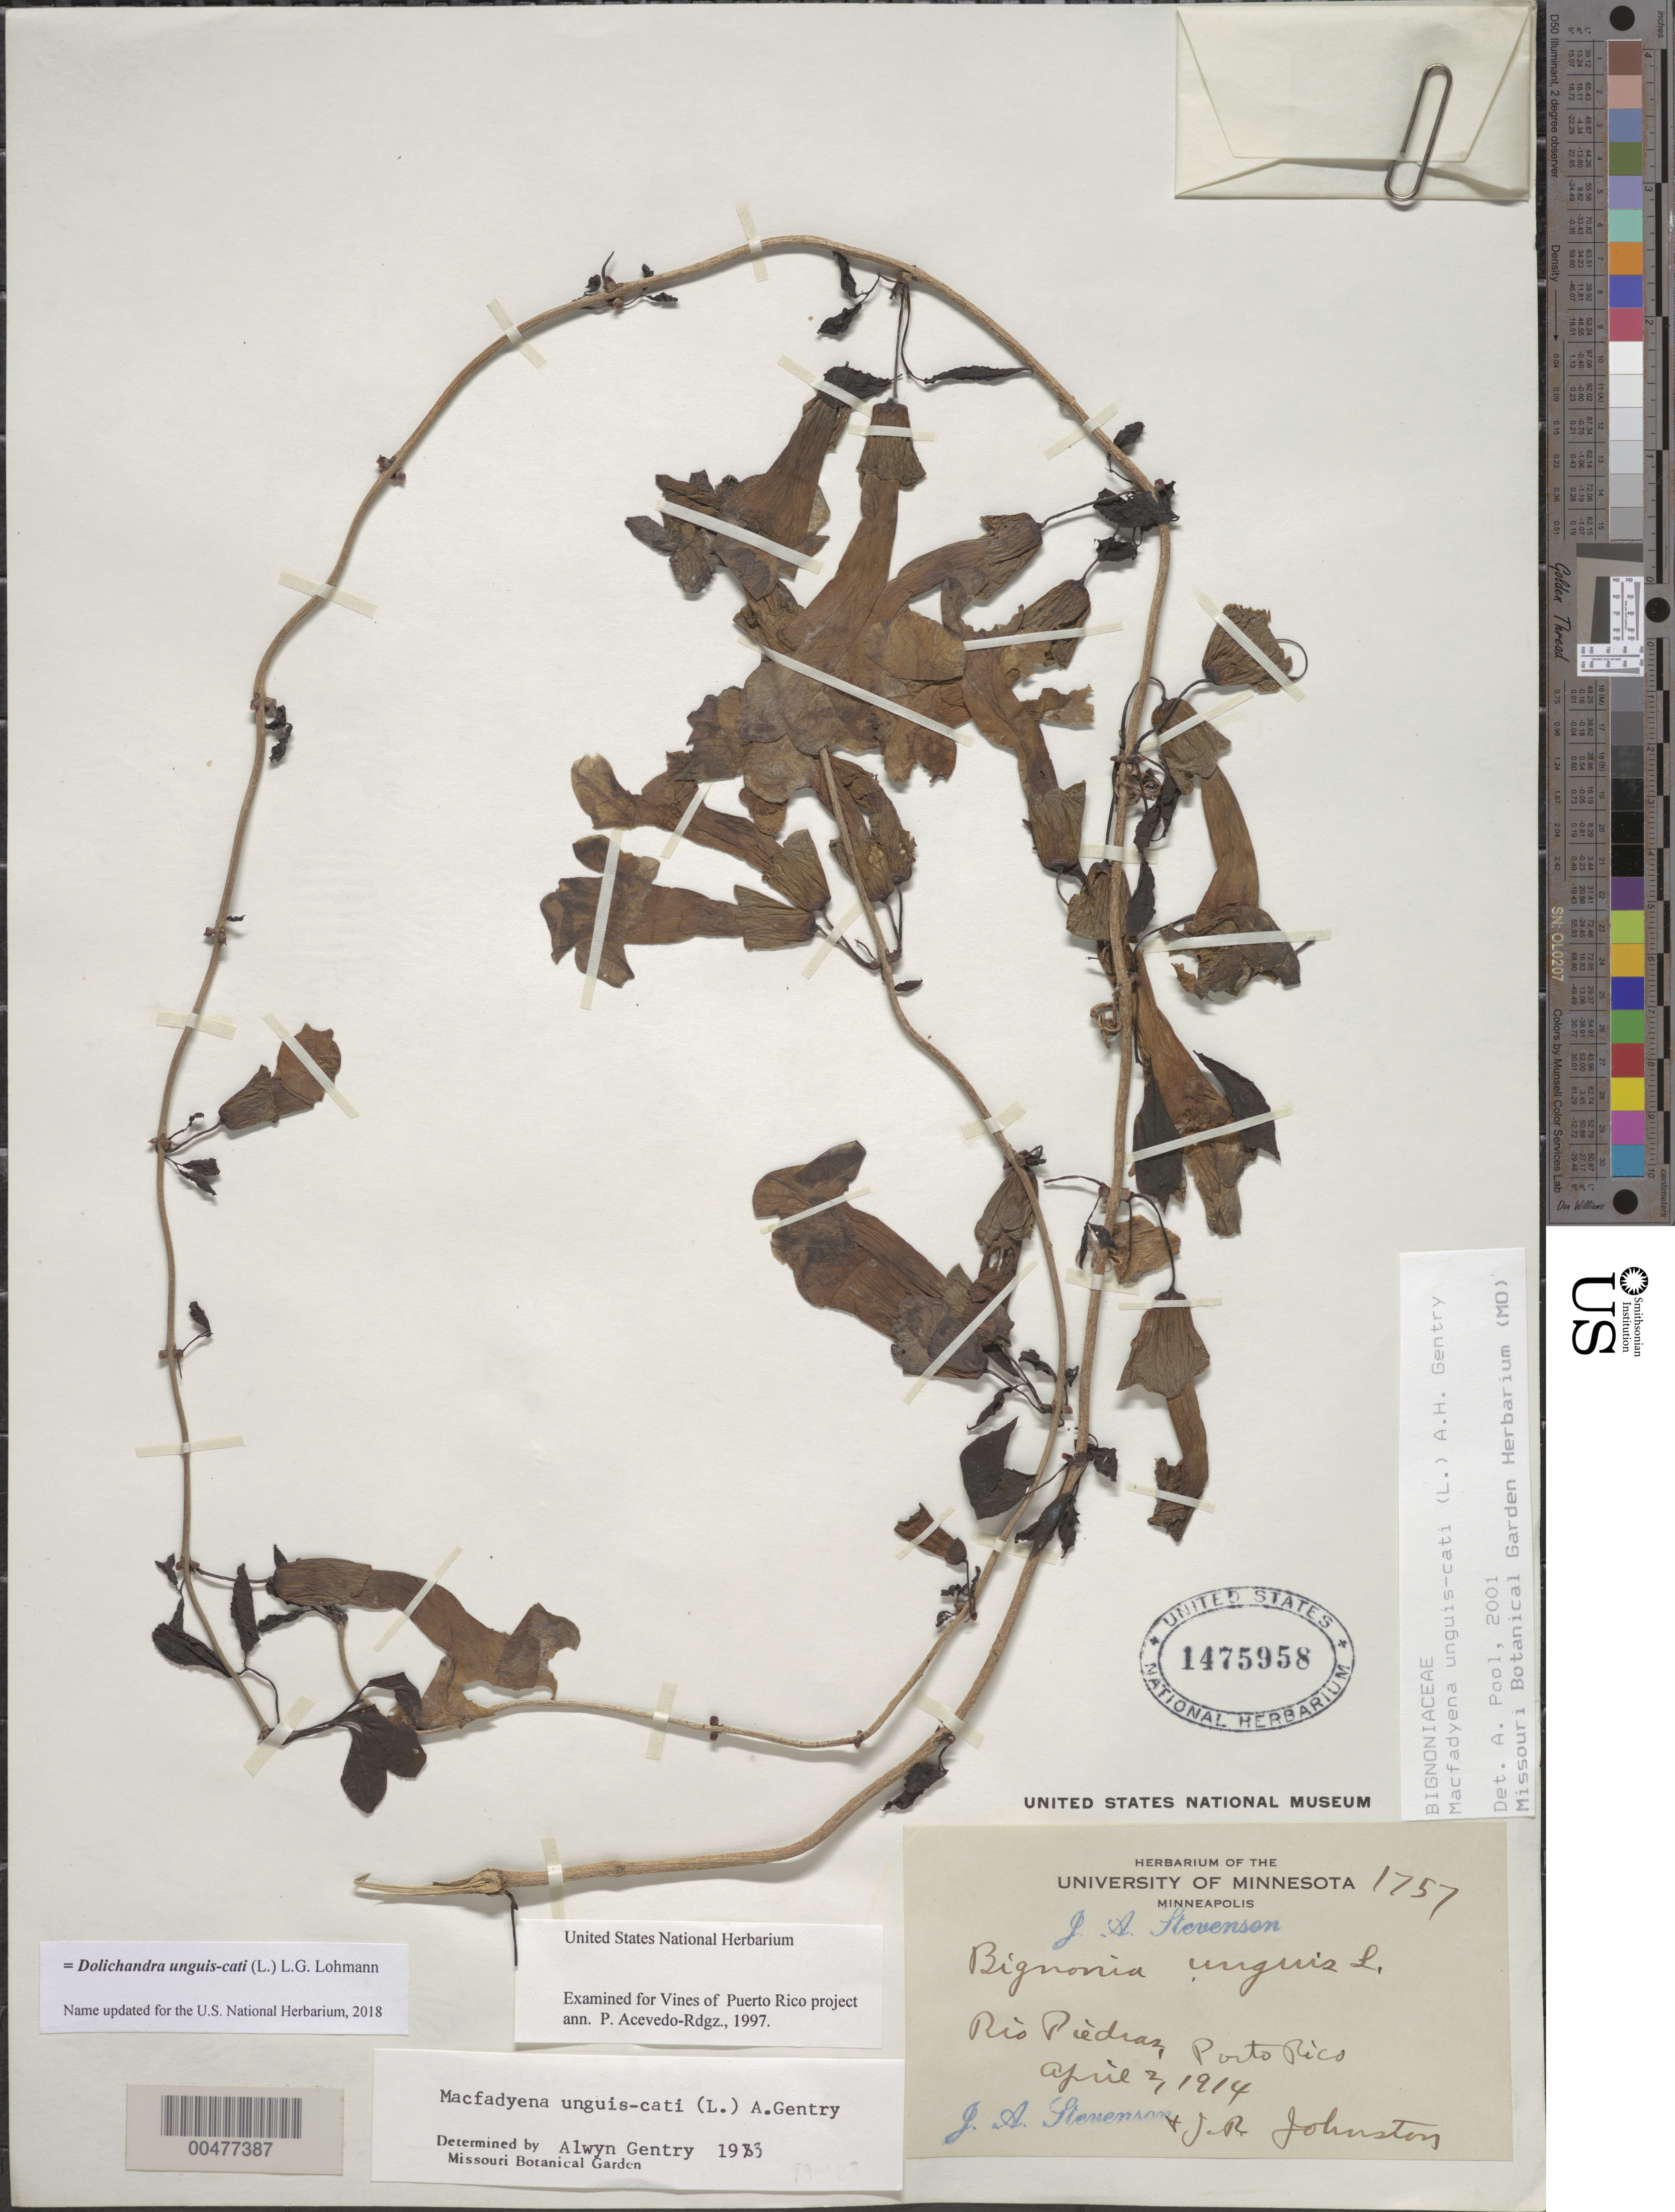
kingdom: Plantae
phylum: Tracheophyta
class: Magnoliopsida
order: Lamiales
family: Bignoniaceae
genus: Dolichandra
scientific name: Dolichandra unguis-cati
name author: (L.) L.G. Lohmann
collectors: J. Stevenson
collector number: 1757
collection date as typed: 02 Apr 1914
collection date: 1914-04-02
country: Puerto Rico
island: Greater Antilles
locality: Rio Piedras.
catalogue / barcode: US 1475958